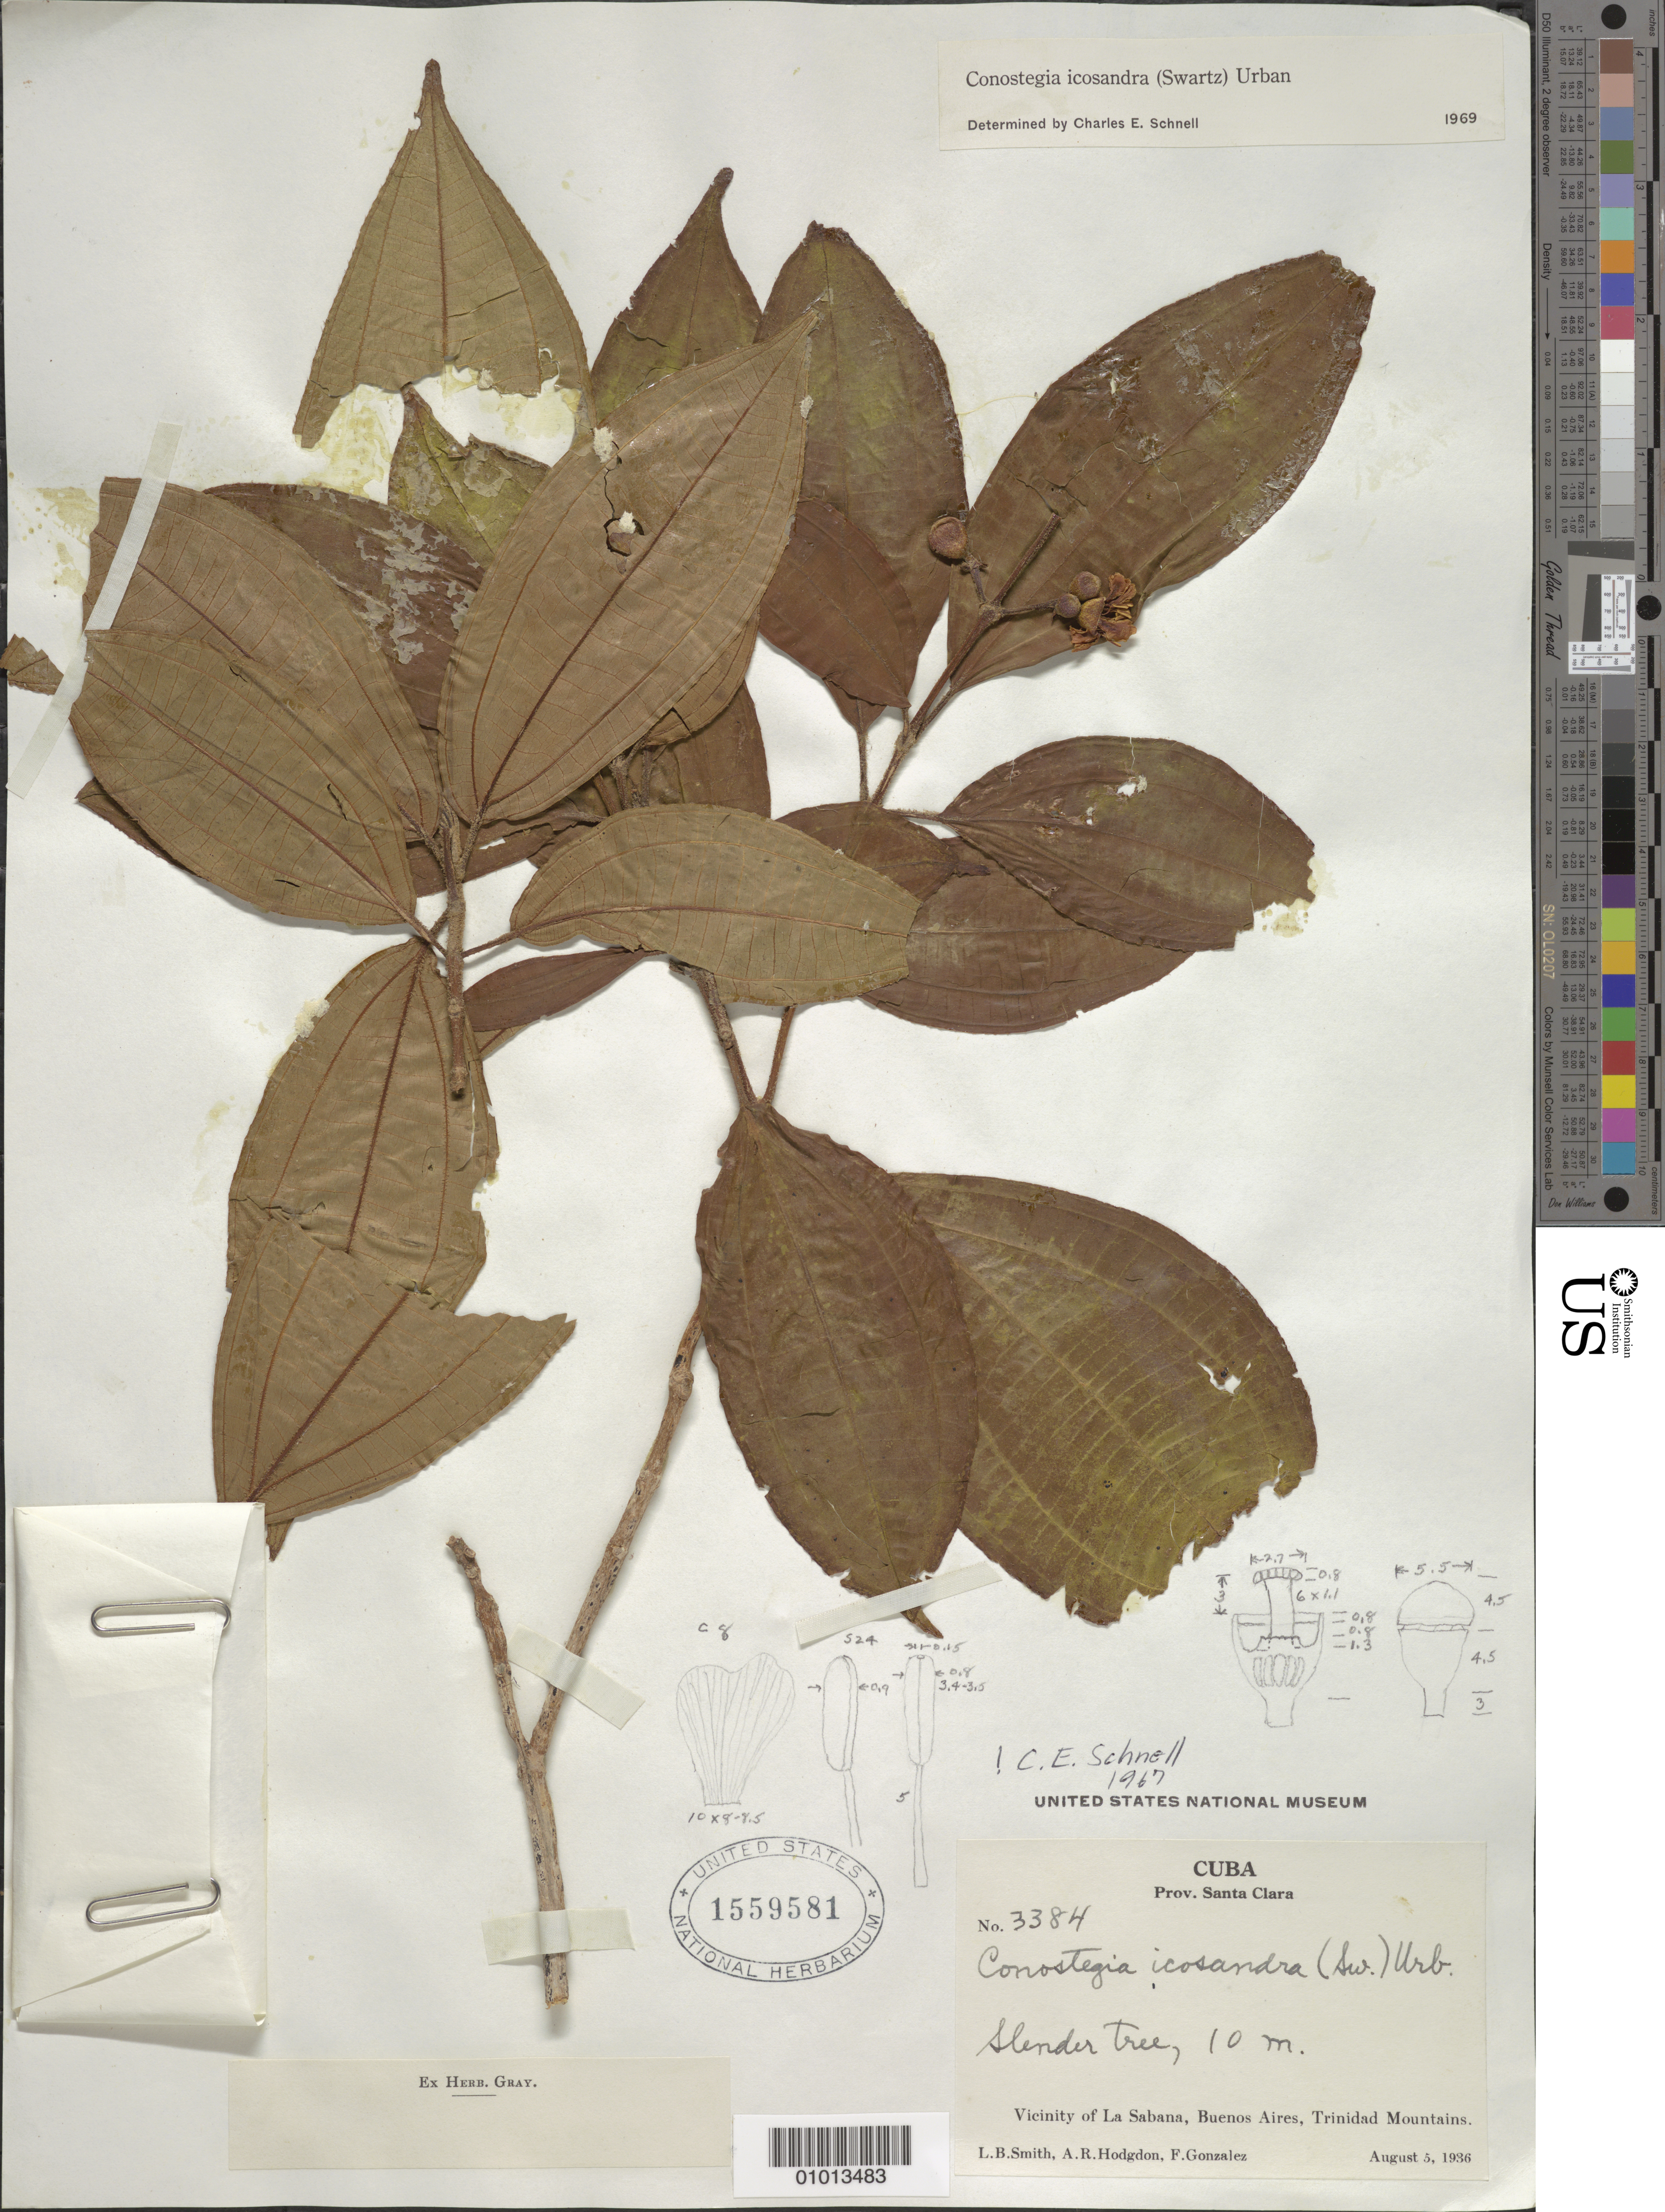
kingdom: Plantae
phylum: Tracheophyta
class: Magnoliopsida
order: Myrtales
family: Melastomataceae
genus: Conostegia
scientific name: Conostegia icosandra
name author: (Sw.) Urb.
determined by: Schnell, C. E.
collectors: L. Smith, A. R. Hodgdon & F. Gonzalez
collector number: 3384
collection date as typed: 05 Aug 1936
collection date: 1936-08-05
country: Cuba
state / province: Santa Clara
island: Cuba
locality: Vicinity of La Sabana, Buenos Aires, Trinidad Mountains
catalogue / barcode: US 1559581